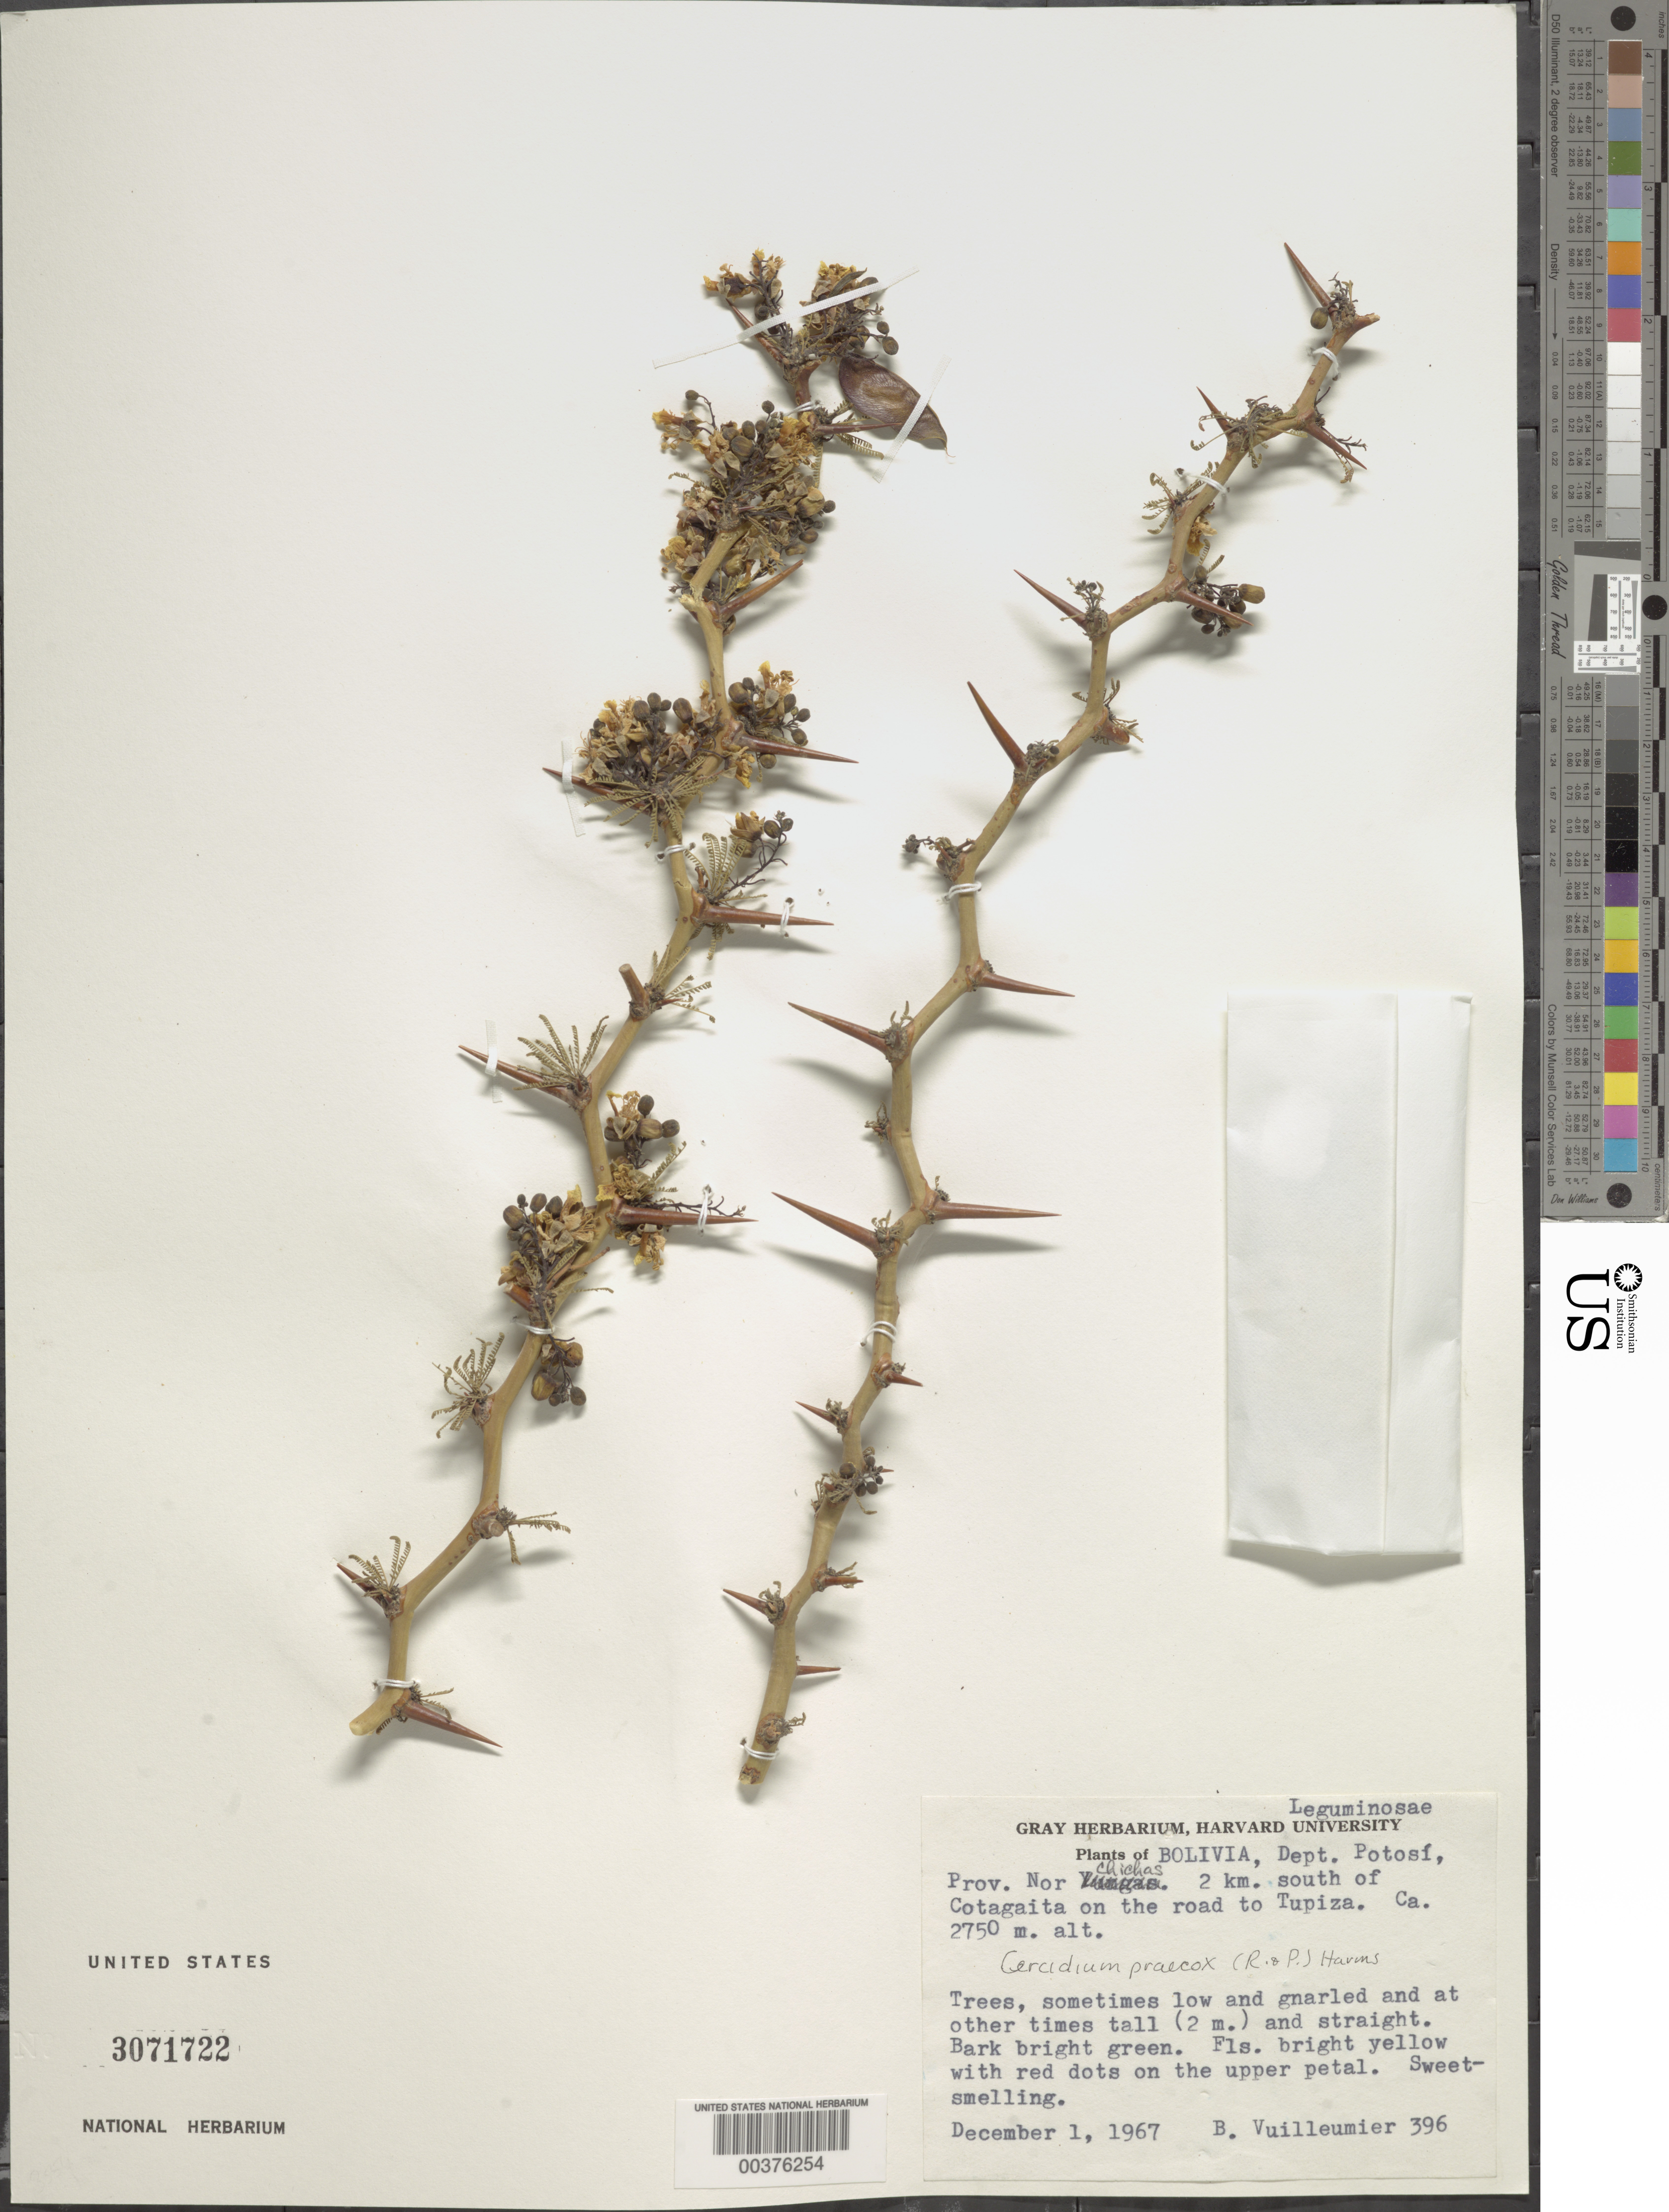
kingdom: Plantae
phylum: Tracheophyta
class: Magnoliopsida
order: Fabales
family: Fabaceae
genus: Parkinsonia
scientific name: Parkinsonia praecox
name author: (Ruiz & Pav.) J.E. Hawkins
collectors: B. Vuilleumier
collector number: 396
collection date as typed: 01 Dec 1967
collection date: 1967-12-01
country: Bolivia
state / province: Potosí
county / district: Nor Chichas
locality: Cotagaita on the road to Tupiza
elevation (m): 2750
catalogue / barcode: US 3071722